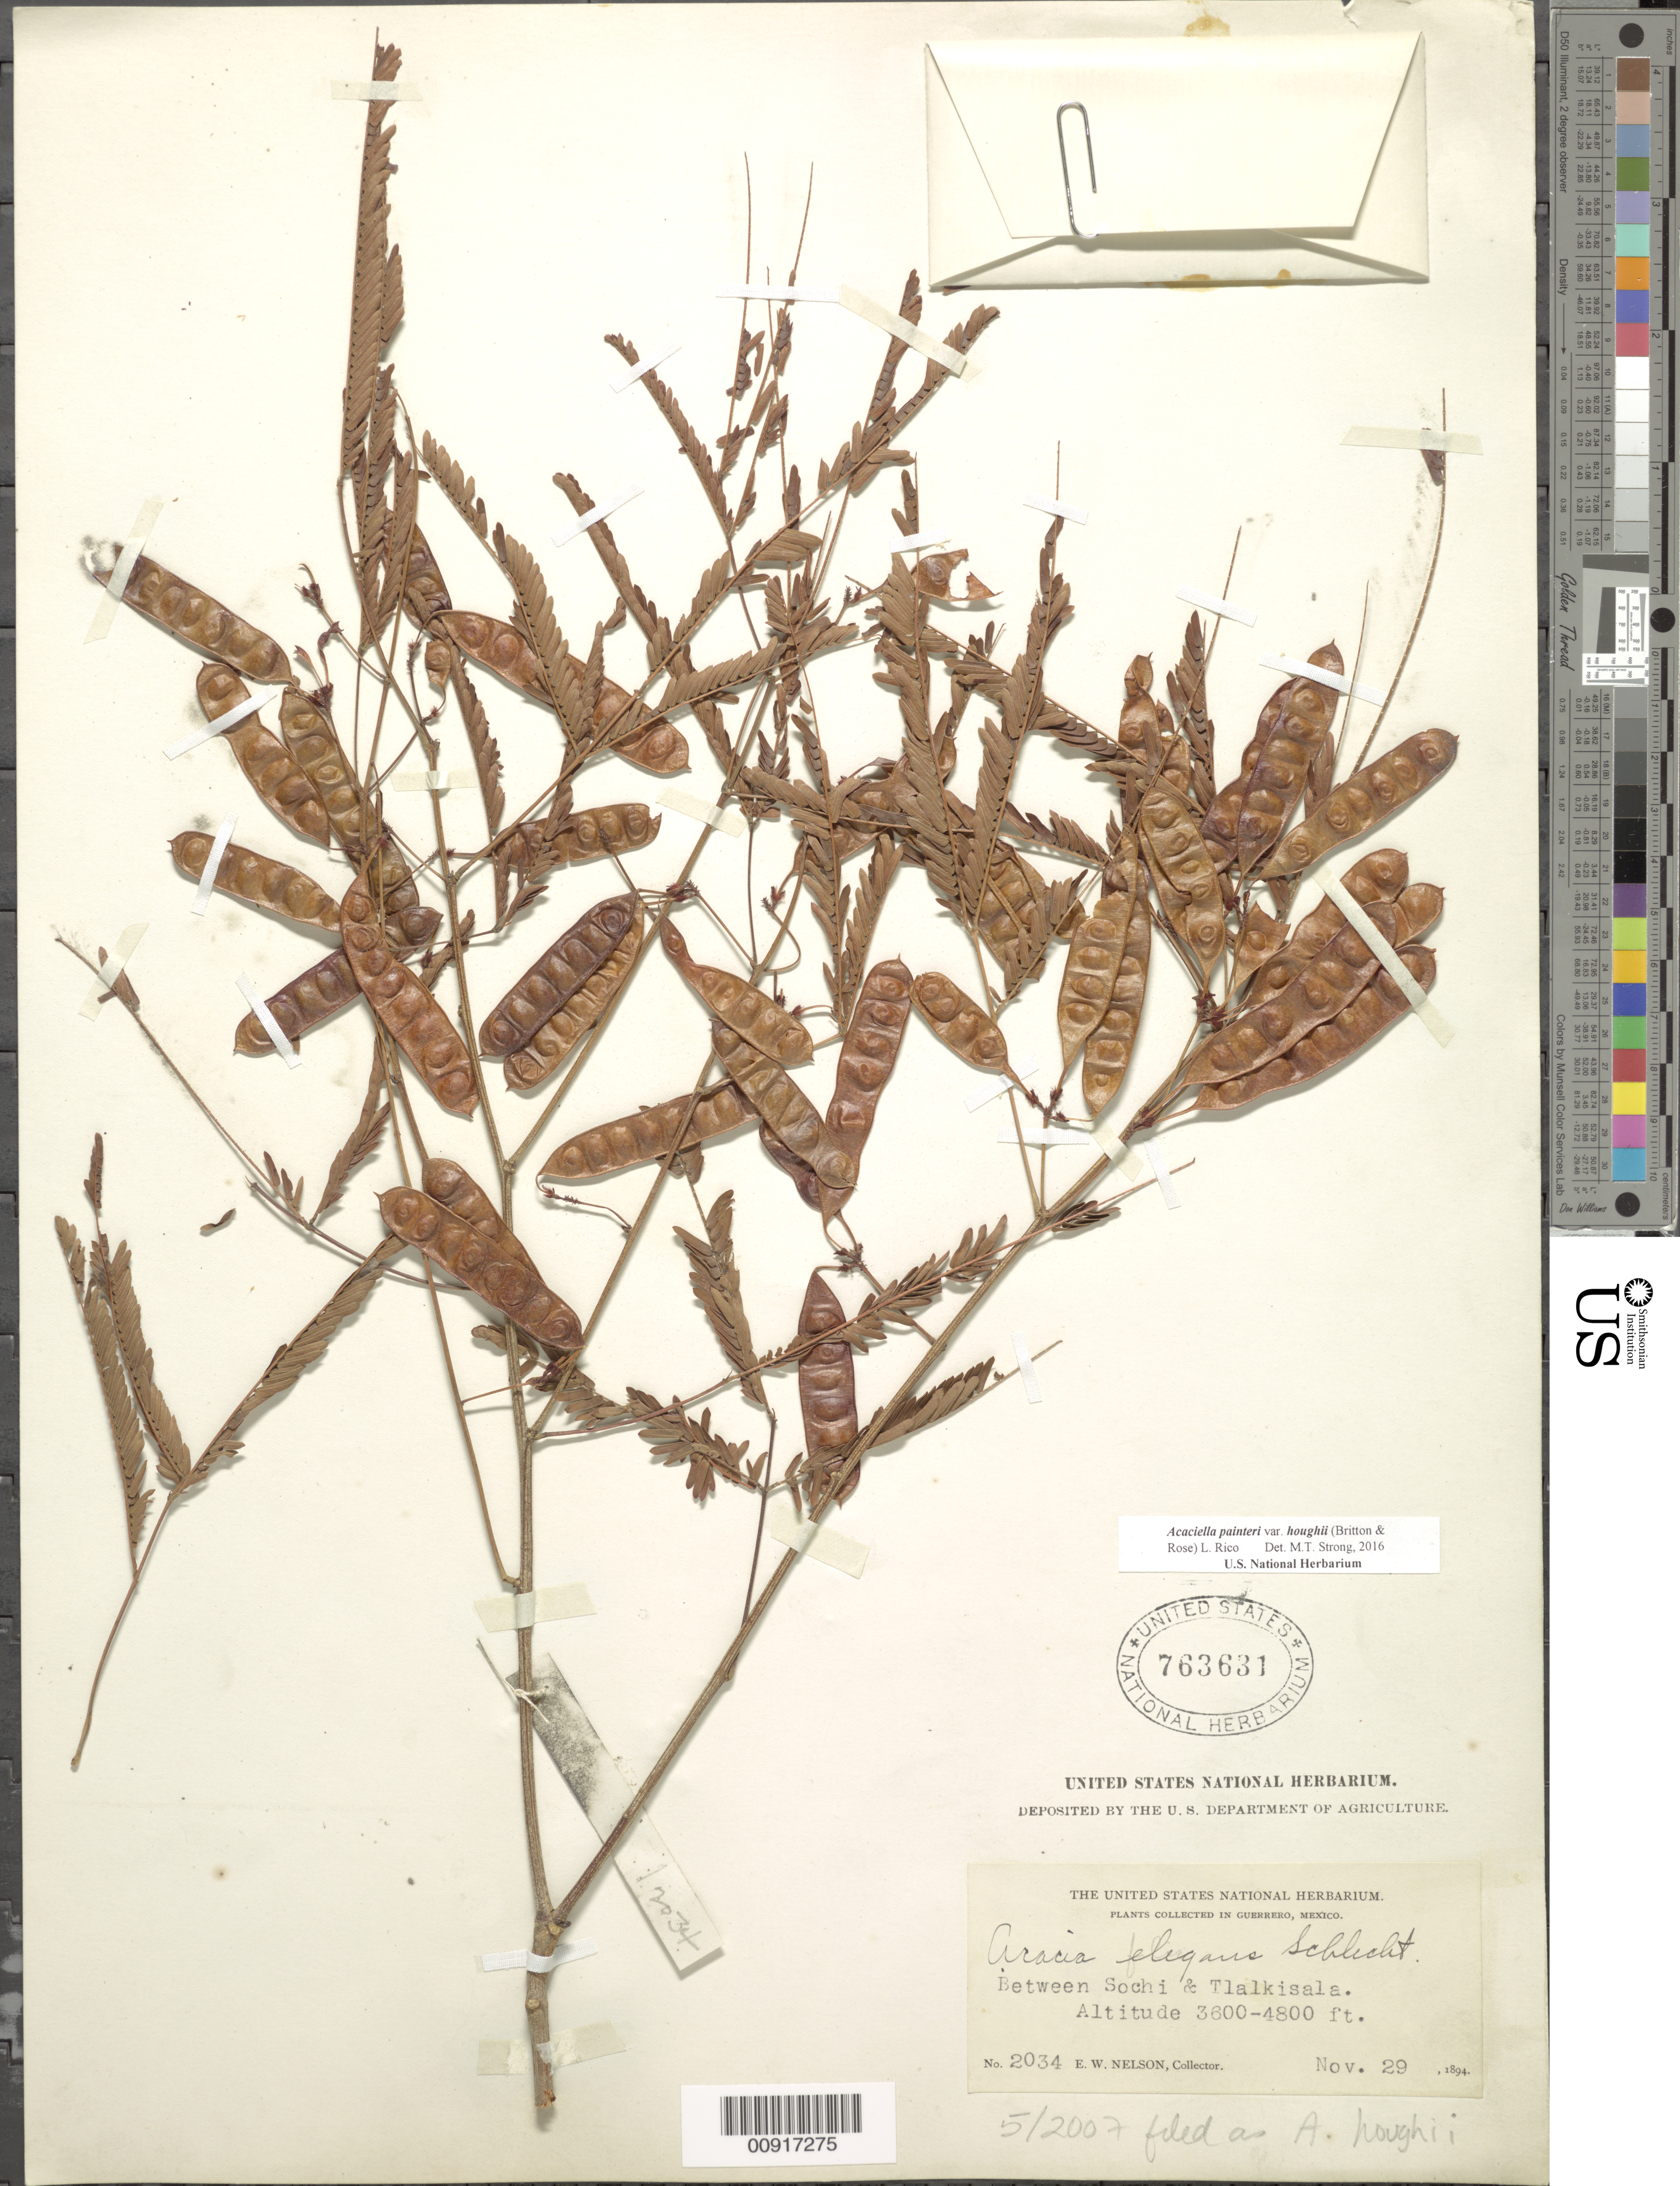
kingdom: Plantae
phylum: Tracheophyta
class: Magnoliopsida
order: Fabales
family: Fabaceae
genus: Acaciella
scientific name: Acaciella painteri var. houghii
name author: (Britton & Rose) L. Rico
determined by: Strong, M. T., (US), Smithsonian Institution - National Museum of Natural History (UNITED STATES)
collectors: E. W. Nelson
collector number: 2034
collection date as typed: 29 Nov 1894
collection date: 1894-11-29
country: Mexico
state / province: Guerrero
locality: Between Sochi & Tlalkisala.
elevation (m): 1097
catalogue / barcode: US 763631